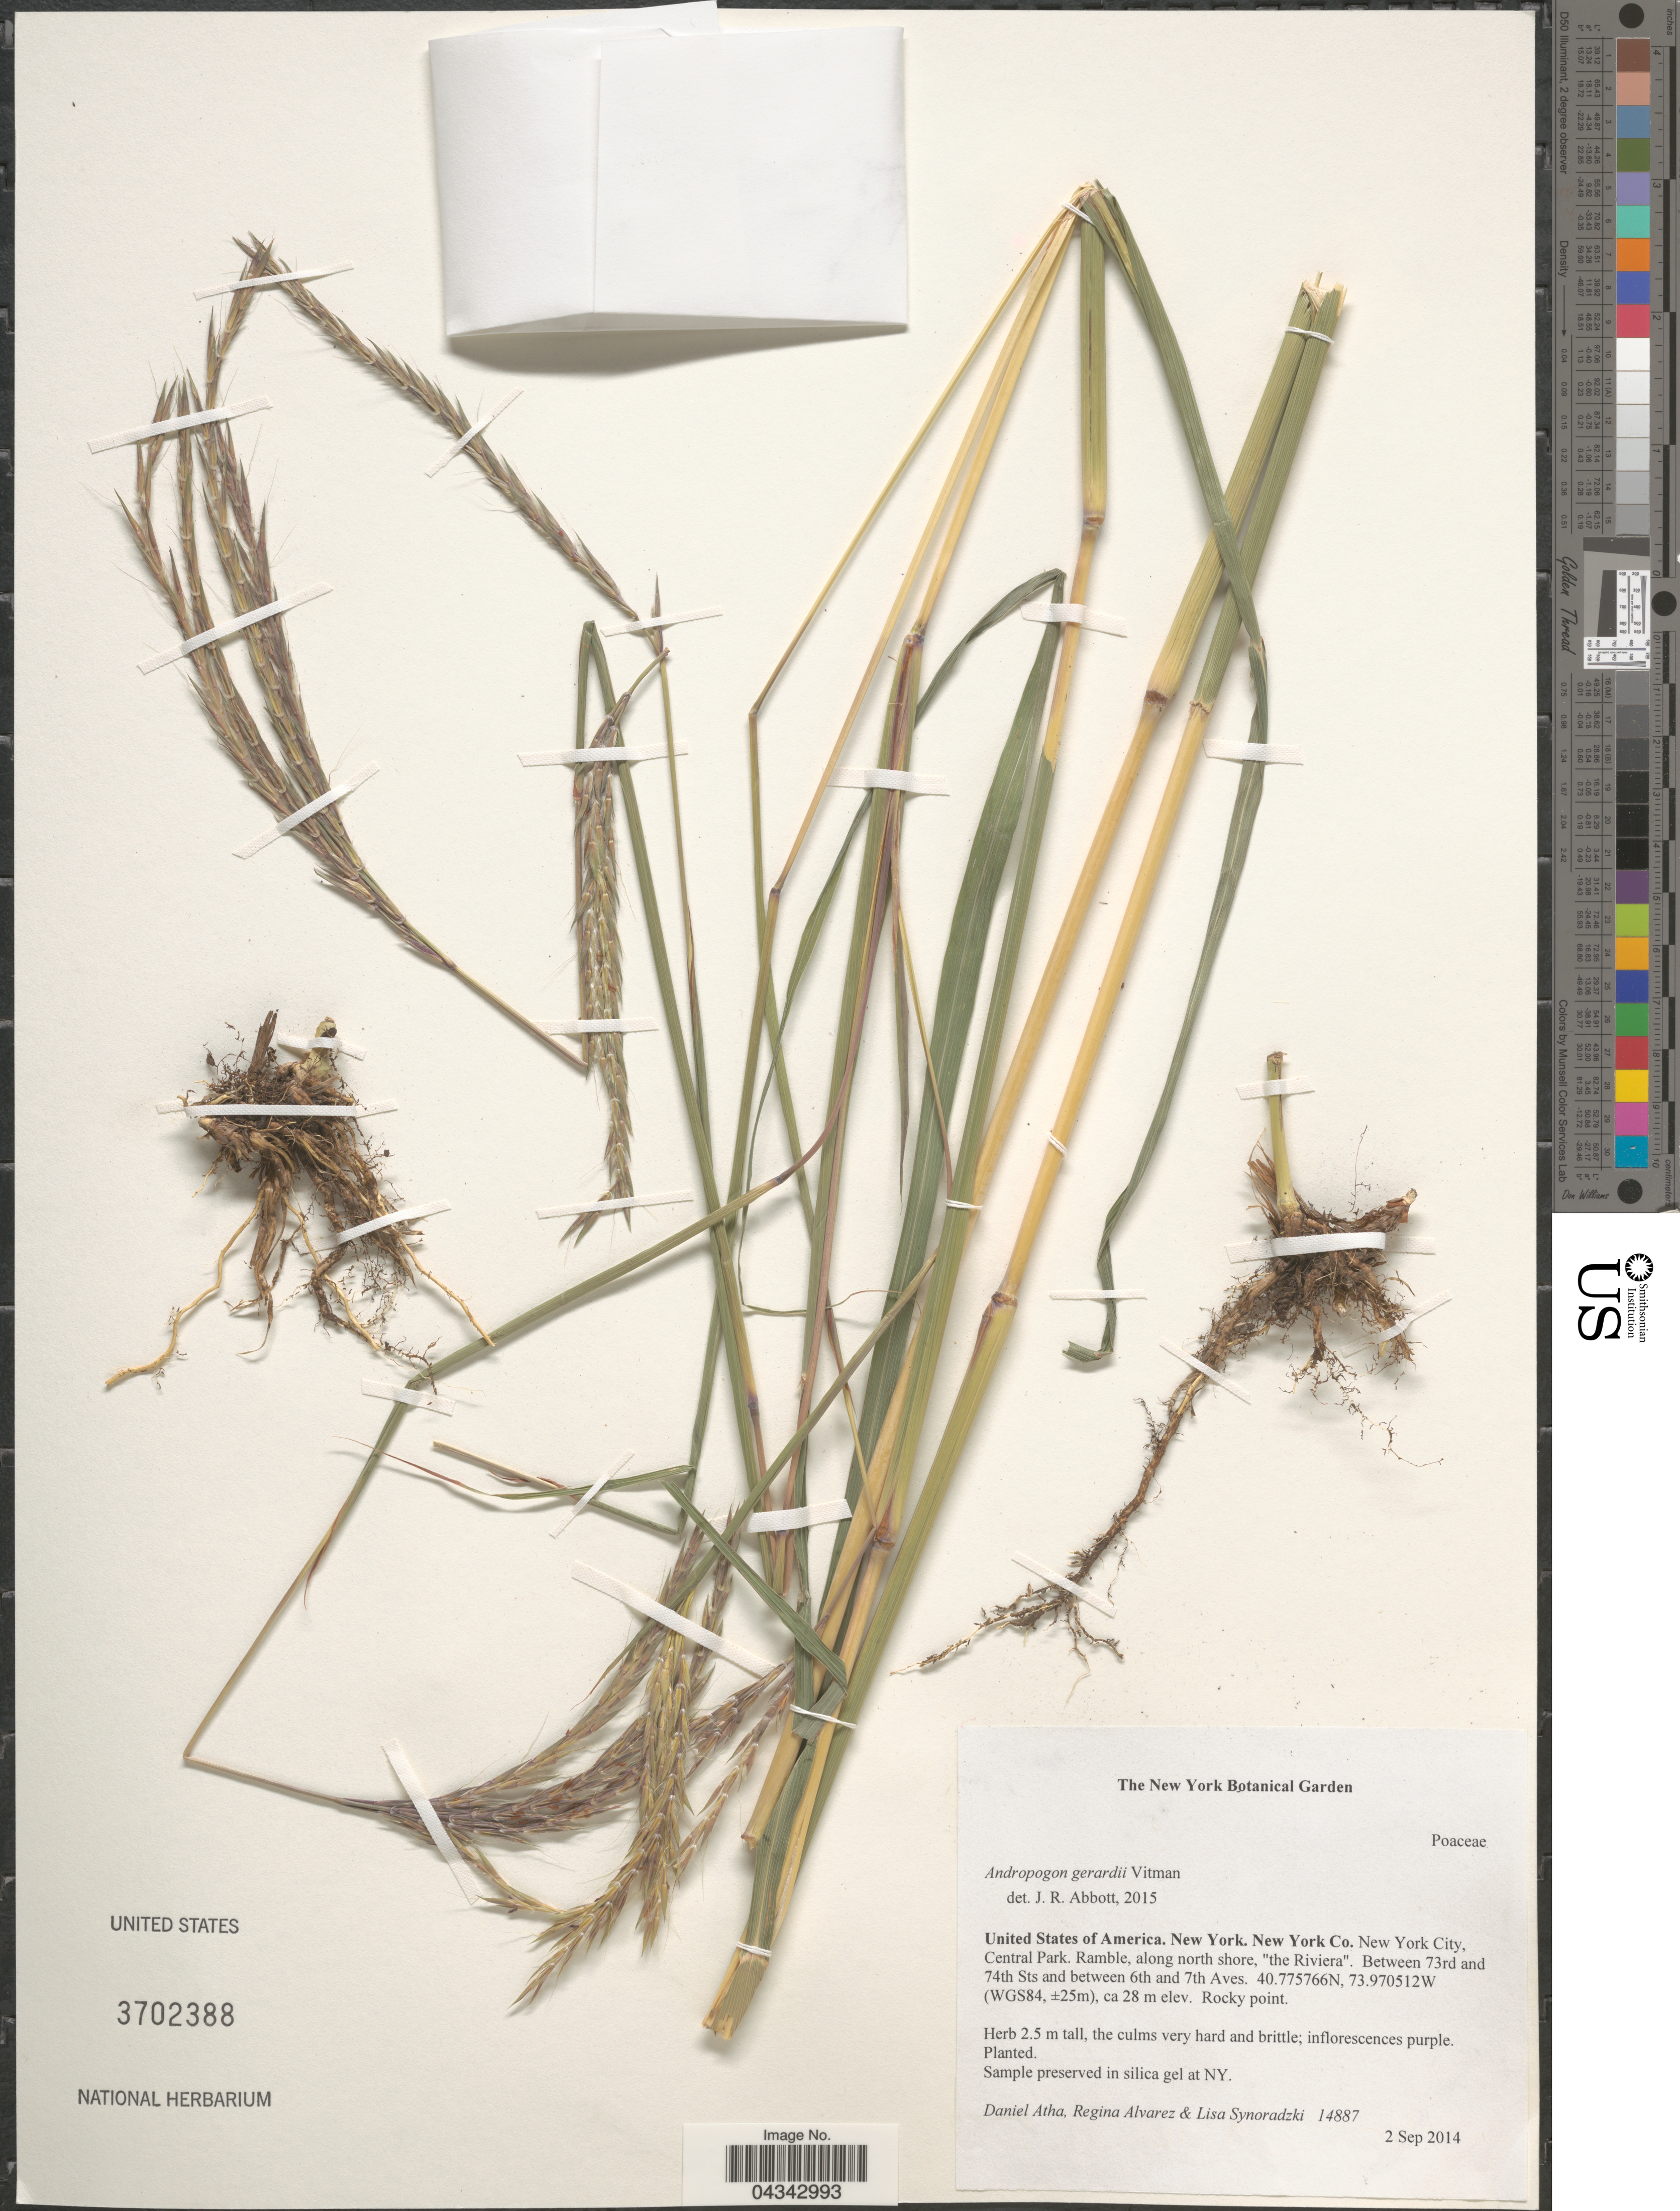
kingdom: Plantae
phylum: Tracheophyta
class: Liliopsida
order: Poales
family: Poaceae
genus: Andropogon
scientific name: Andropogon gerardii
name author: Vitman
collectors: D. Atha, R. Álvarez & L. Synoradzki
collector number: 14887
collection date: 2014-09-02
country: United States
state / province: New York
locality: New York Co. New York City, Central Park. Ramble, along north shore, " the Riviera". Between 73rd and 74th Sts and between 6th and 7th Aves. (WGS84).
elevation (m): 28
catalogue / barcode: US 3702388